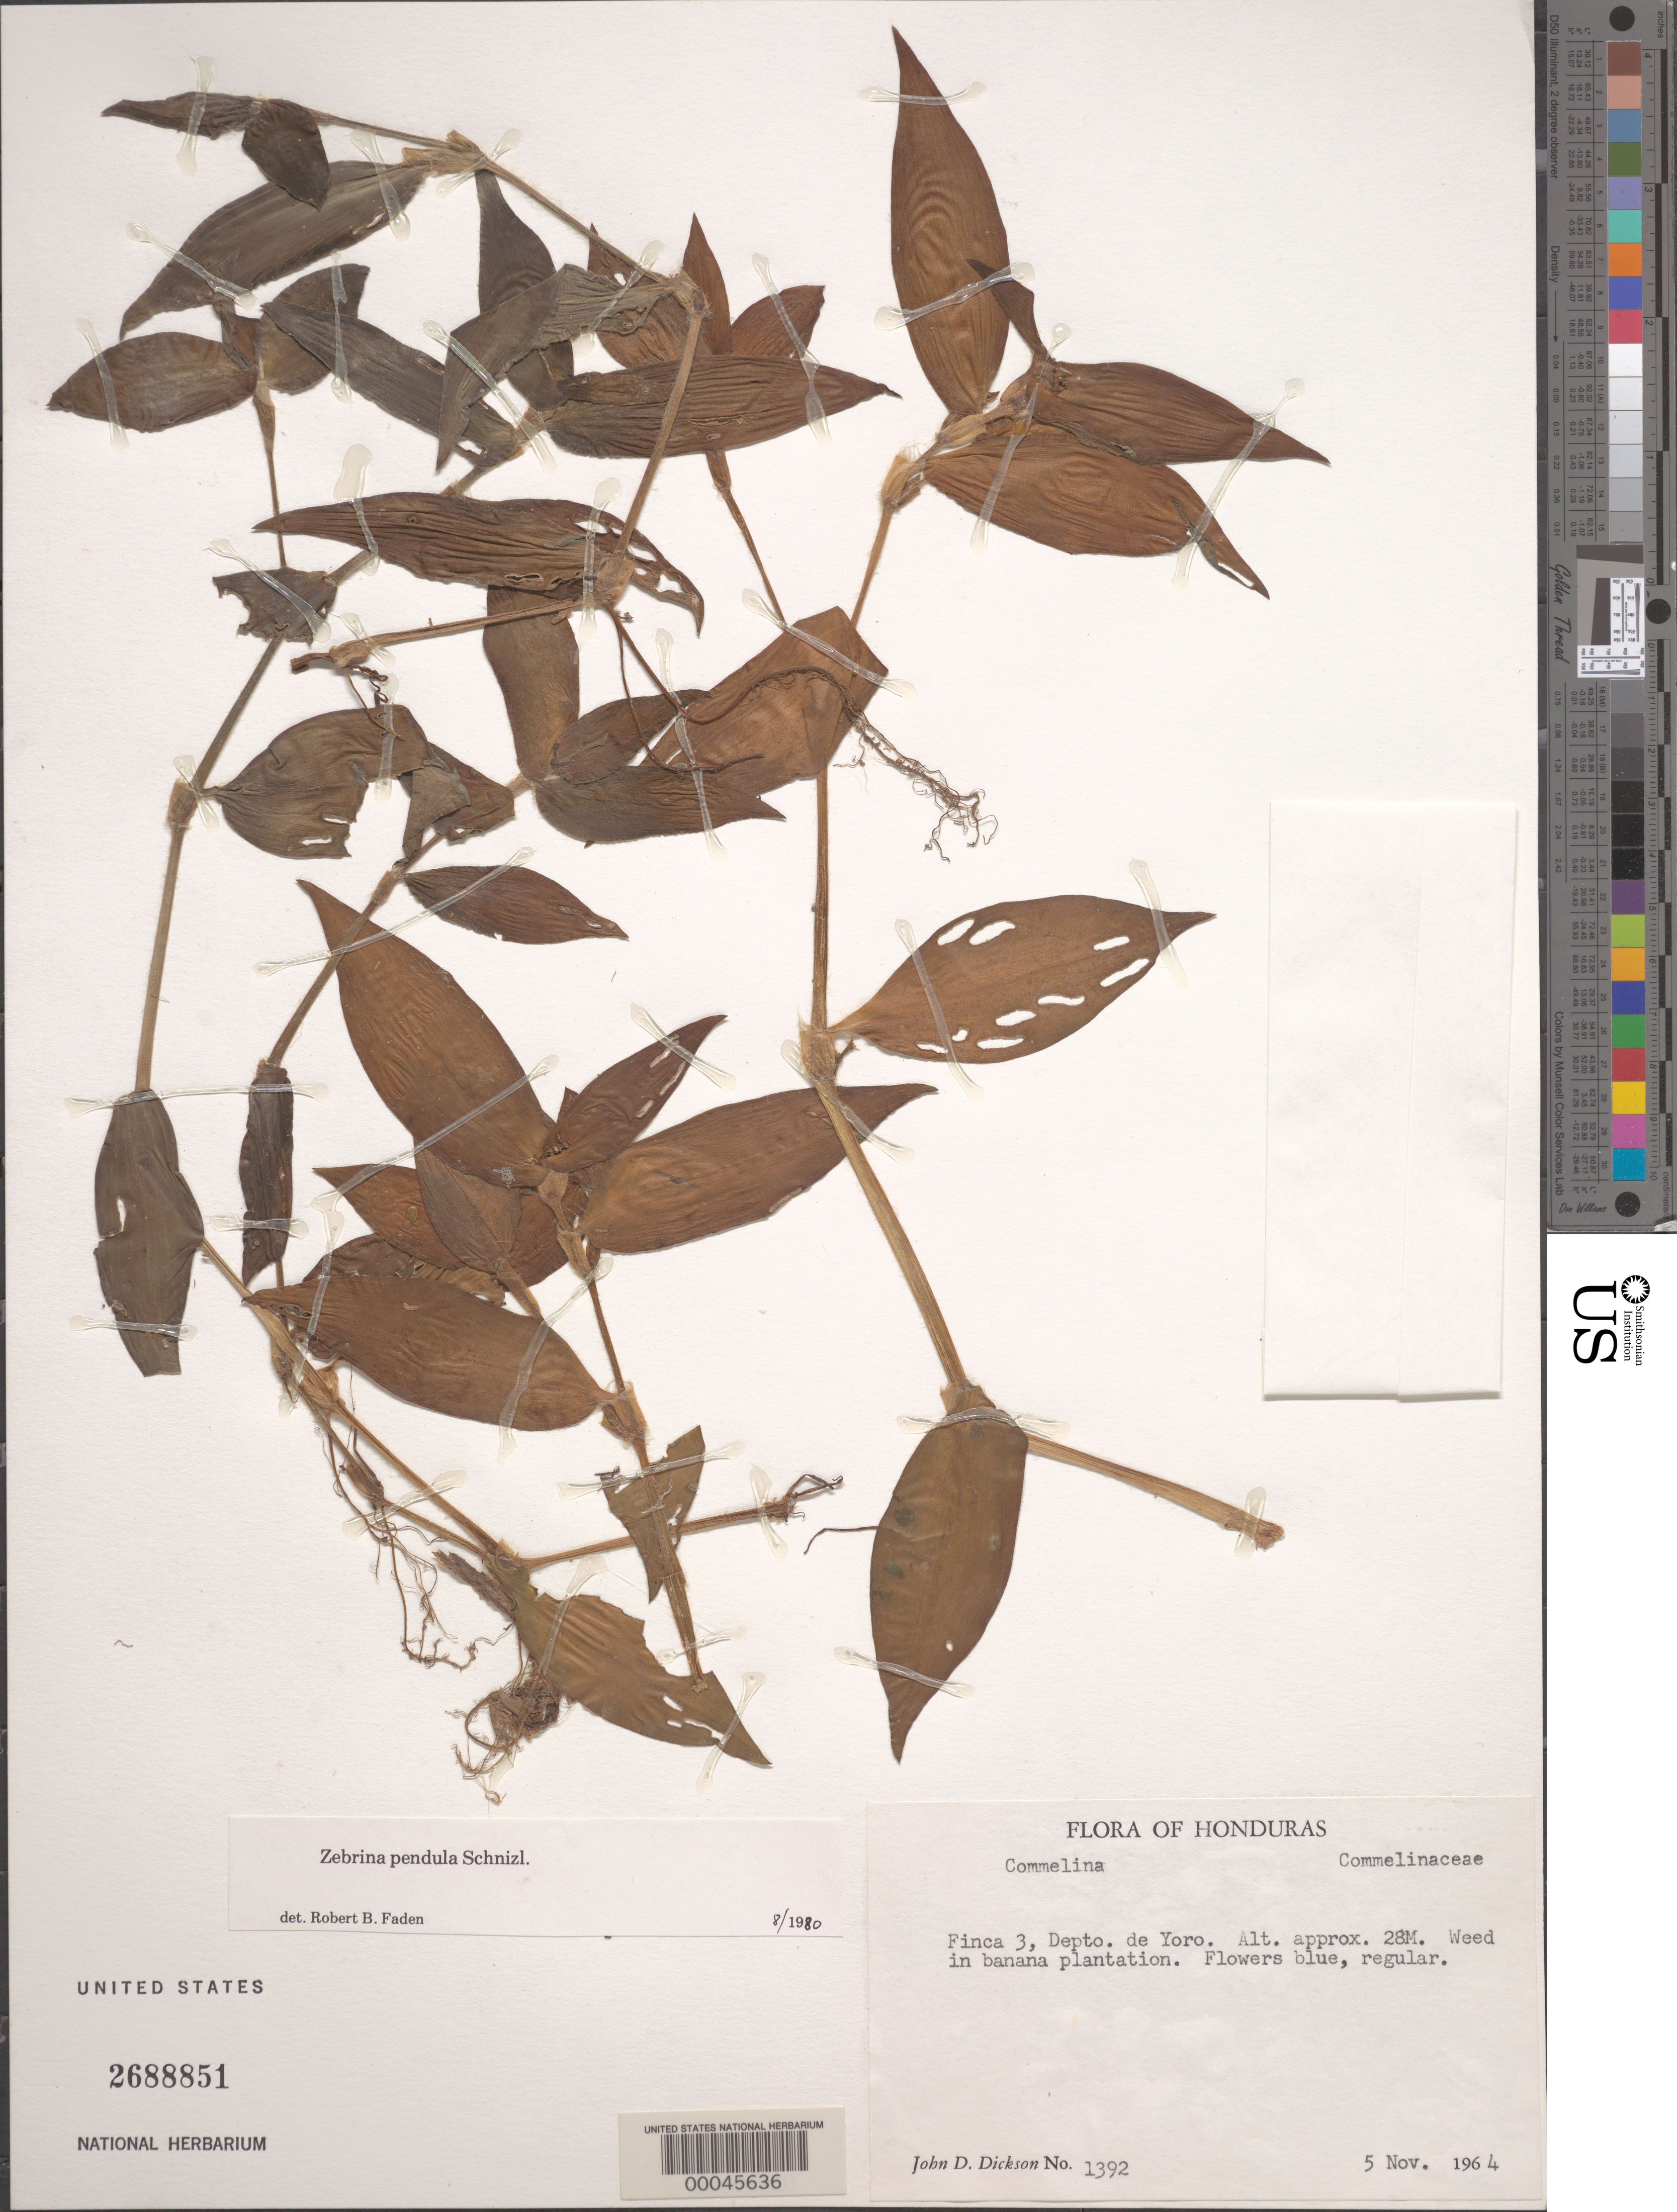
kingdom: Plantae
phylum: Tracheophyta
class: Liliopsida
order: Commelinales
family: Commelinaceae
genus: Tradescantia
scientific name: Tradescantia zebrina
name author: Bosse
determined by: Faden, Robert B., (US), Smithsonian Institution - National Museum of Natural History (UNITED STATES)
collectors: J. Dickson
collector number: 1392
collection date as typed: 05 Nov 1964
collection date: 1964-11-05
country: Honduras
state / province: Yoro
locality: Finca 3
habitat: Banana plantation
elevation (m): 28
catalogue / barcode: US 2688851